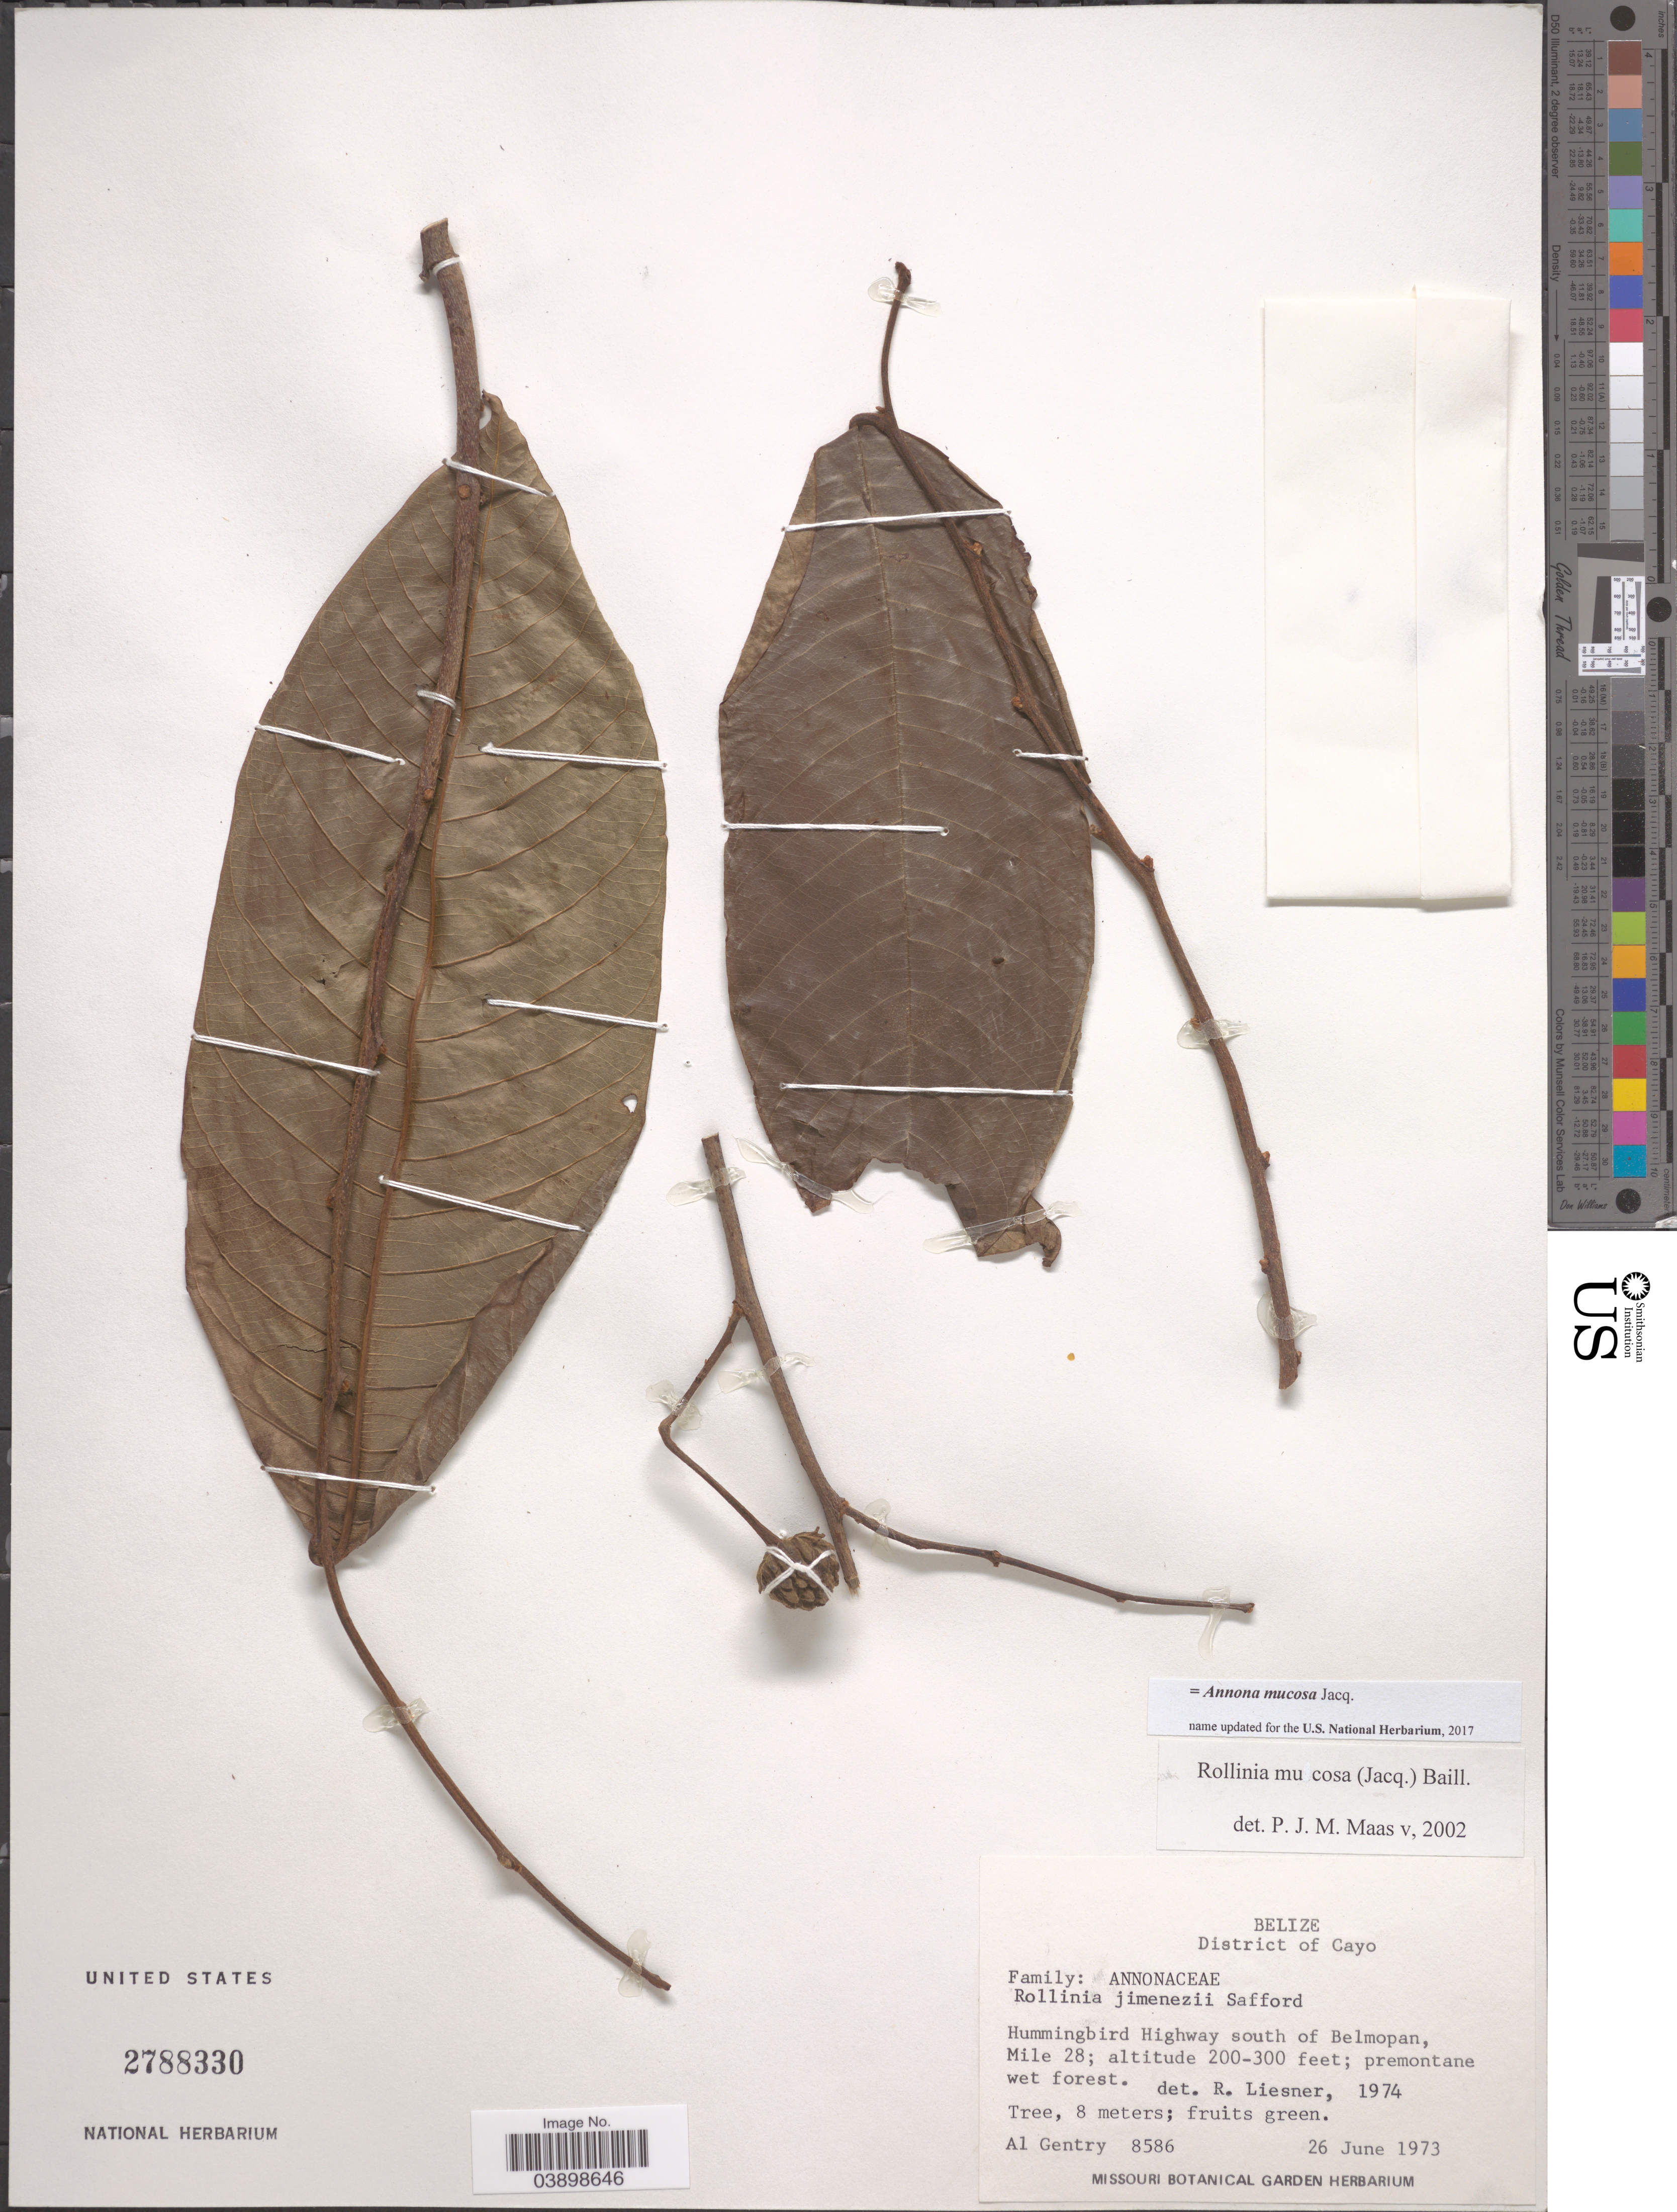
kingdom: Plantae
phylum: Tracheophyta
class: Magnoliopsida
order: Magnoliales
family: Annonaceae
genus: Annona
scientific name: Annona mucosa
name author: Jacq.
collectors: A. H. Gentry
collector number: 8586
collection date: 1973-06-26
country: Belize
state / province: Cayo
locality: District of Cayo. Hummingbird Highway south of Belmopan, Mile 28.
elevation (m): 61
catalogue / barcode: US 2788330